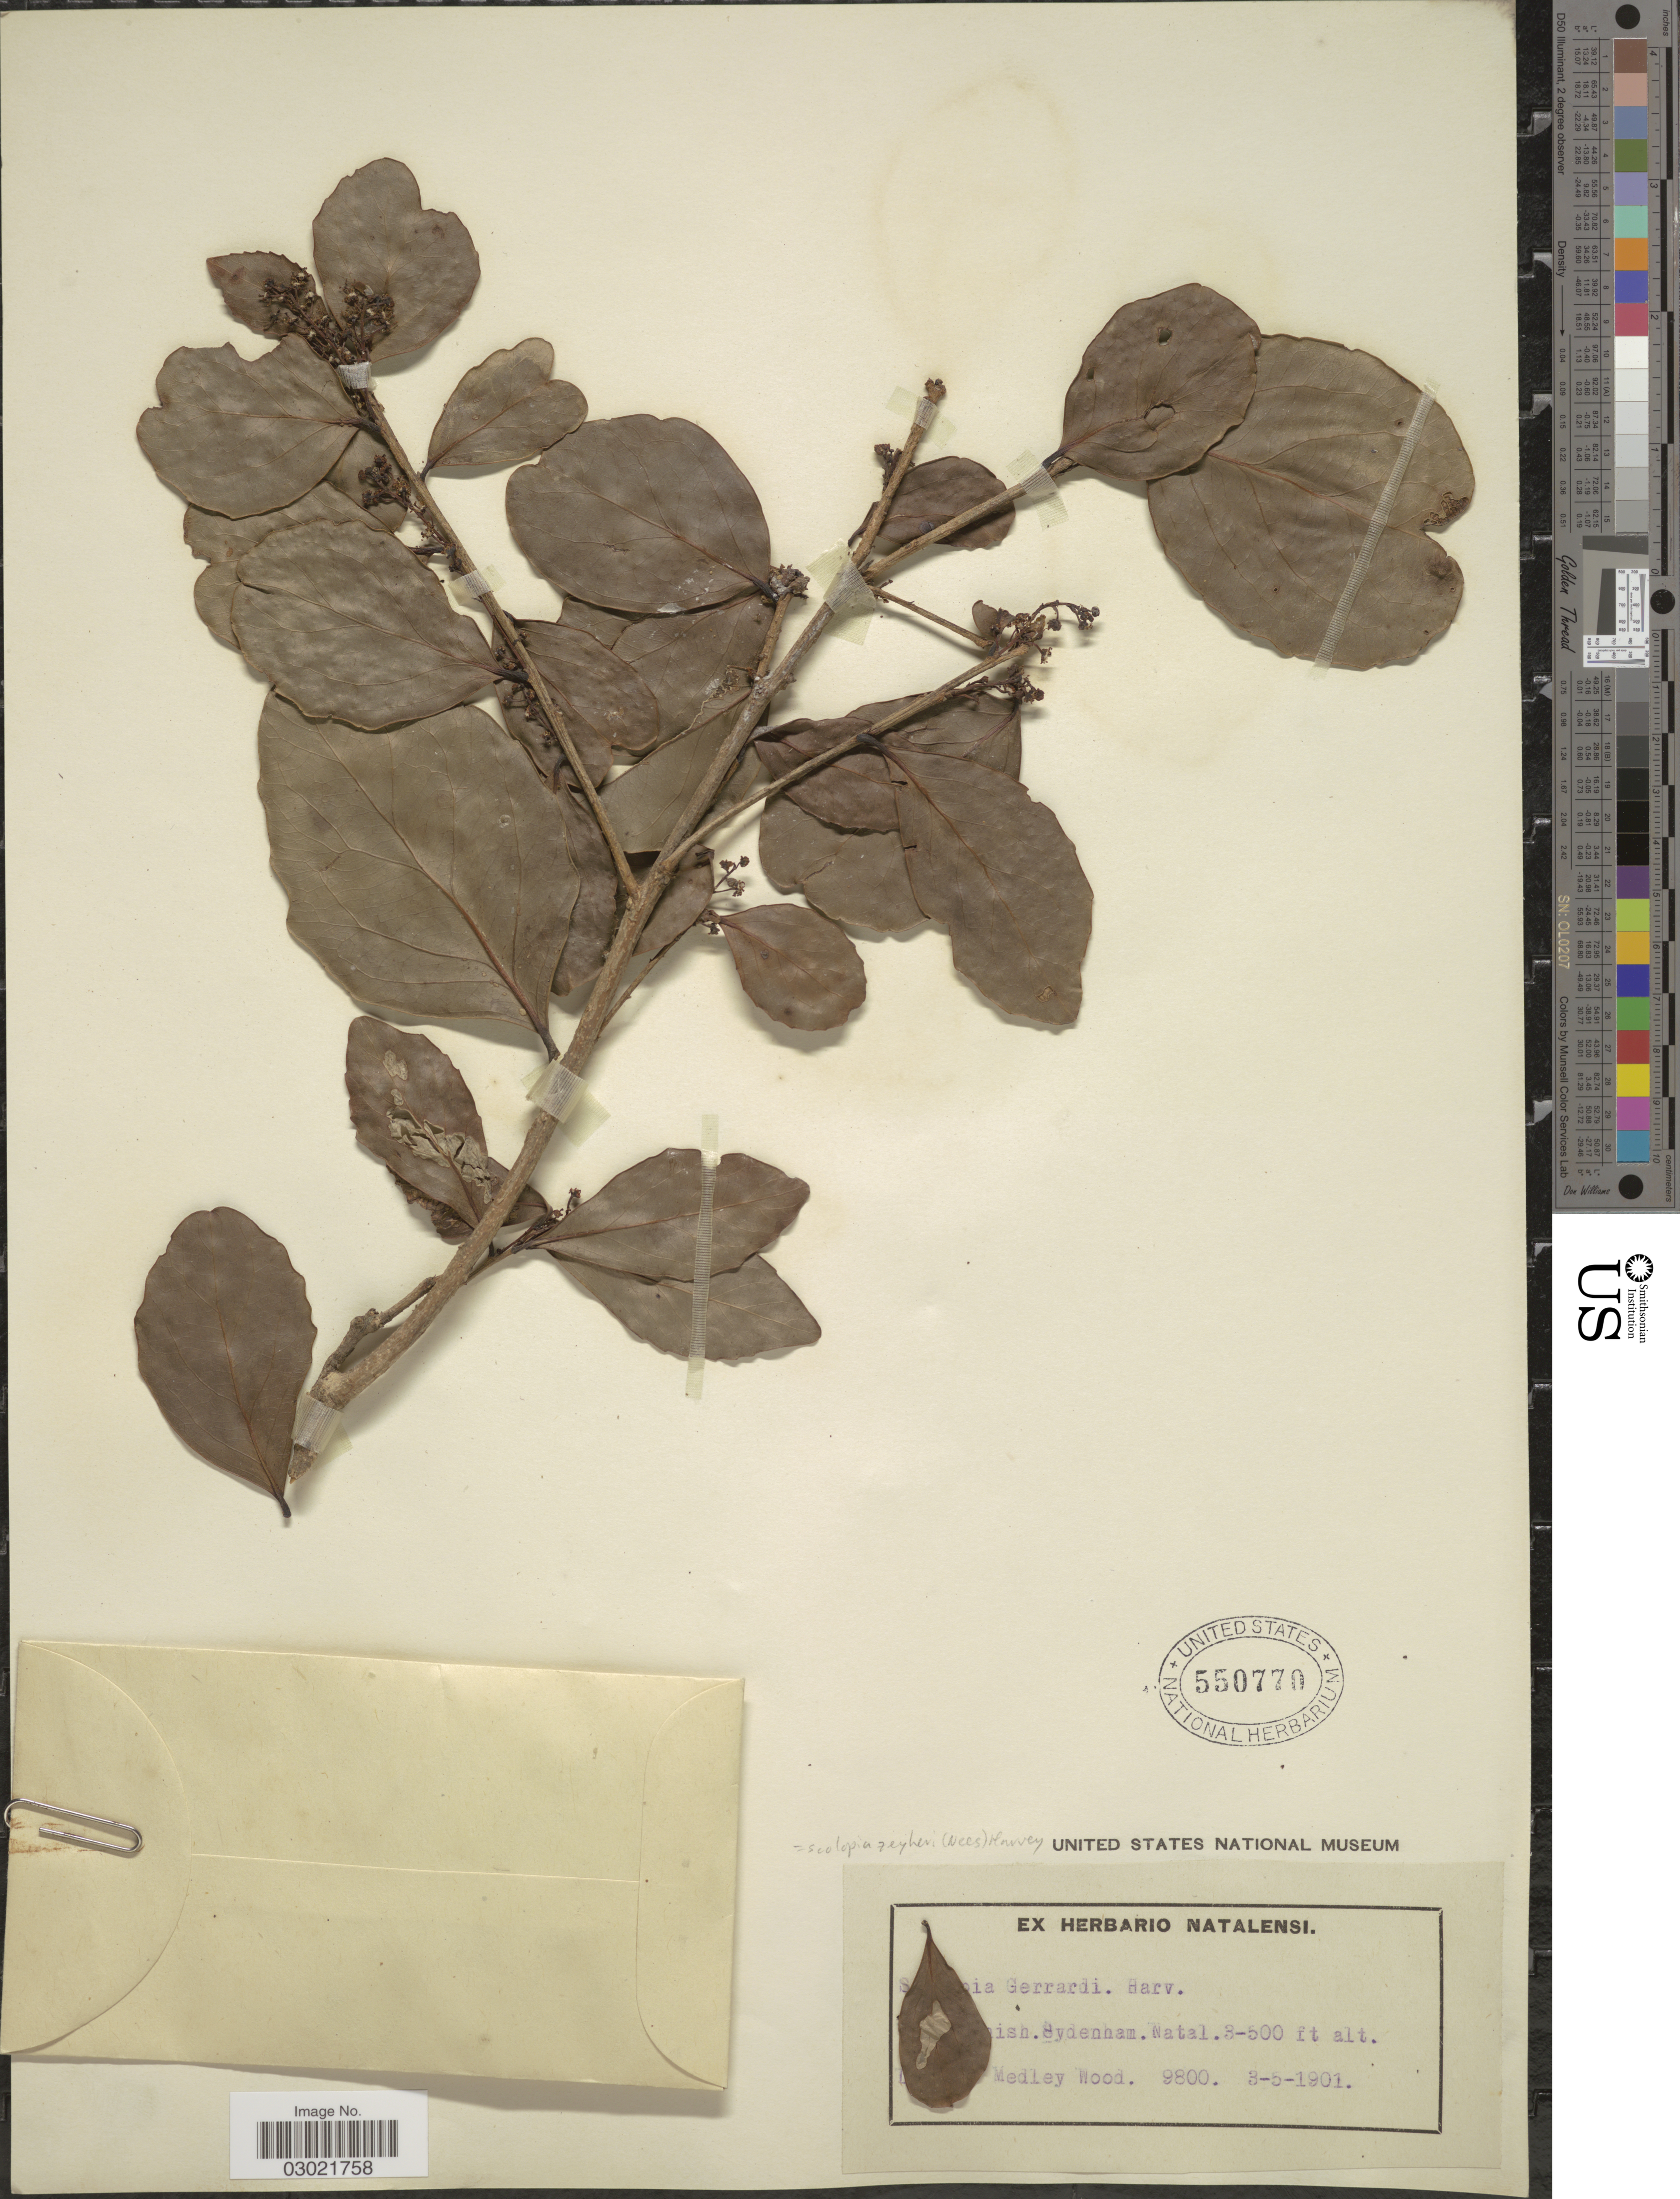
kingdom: Plantae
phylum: Tracheophyta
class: Magnoliopsida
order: Malpighiales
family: Salicaceae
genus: Scolopia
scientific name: Scolopia zeyheri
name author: (Nees) Szyszyl.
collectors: J. Medley Wood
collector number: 9800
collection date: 1901-05-03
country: South Africa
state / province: KwaZulu-Natal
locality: [illegible text]ish. Sydenham. Natal.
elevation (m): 91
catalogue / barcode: US 550770